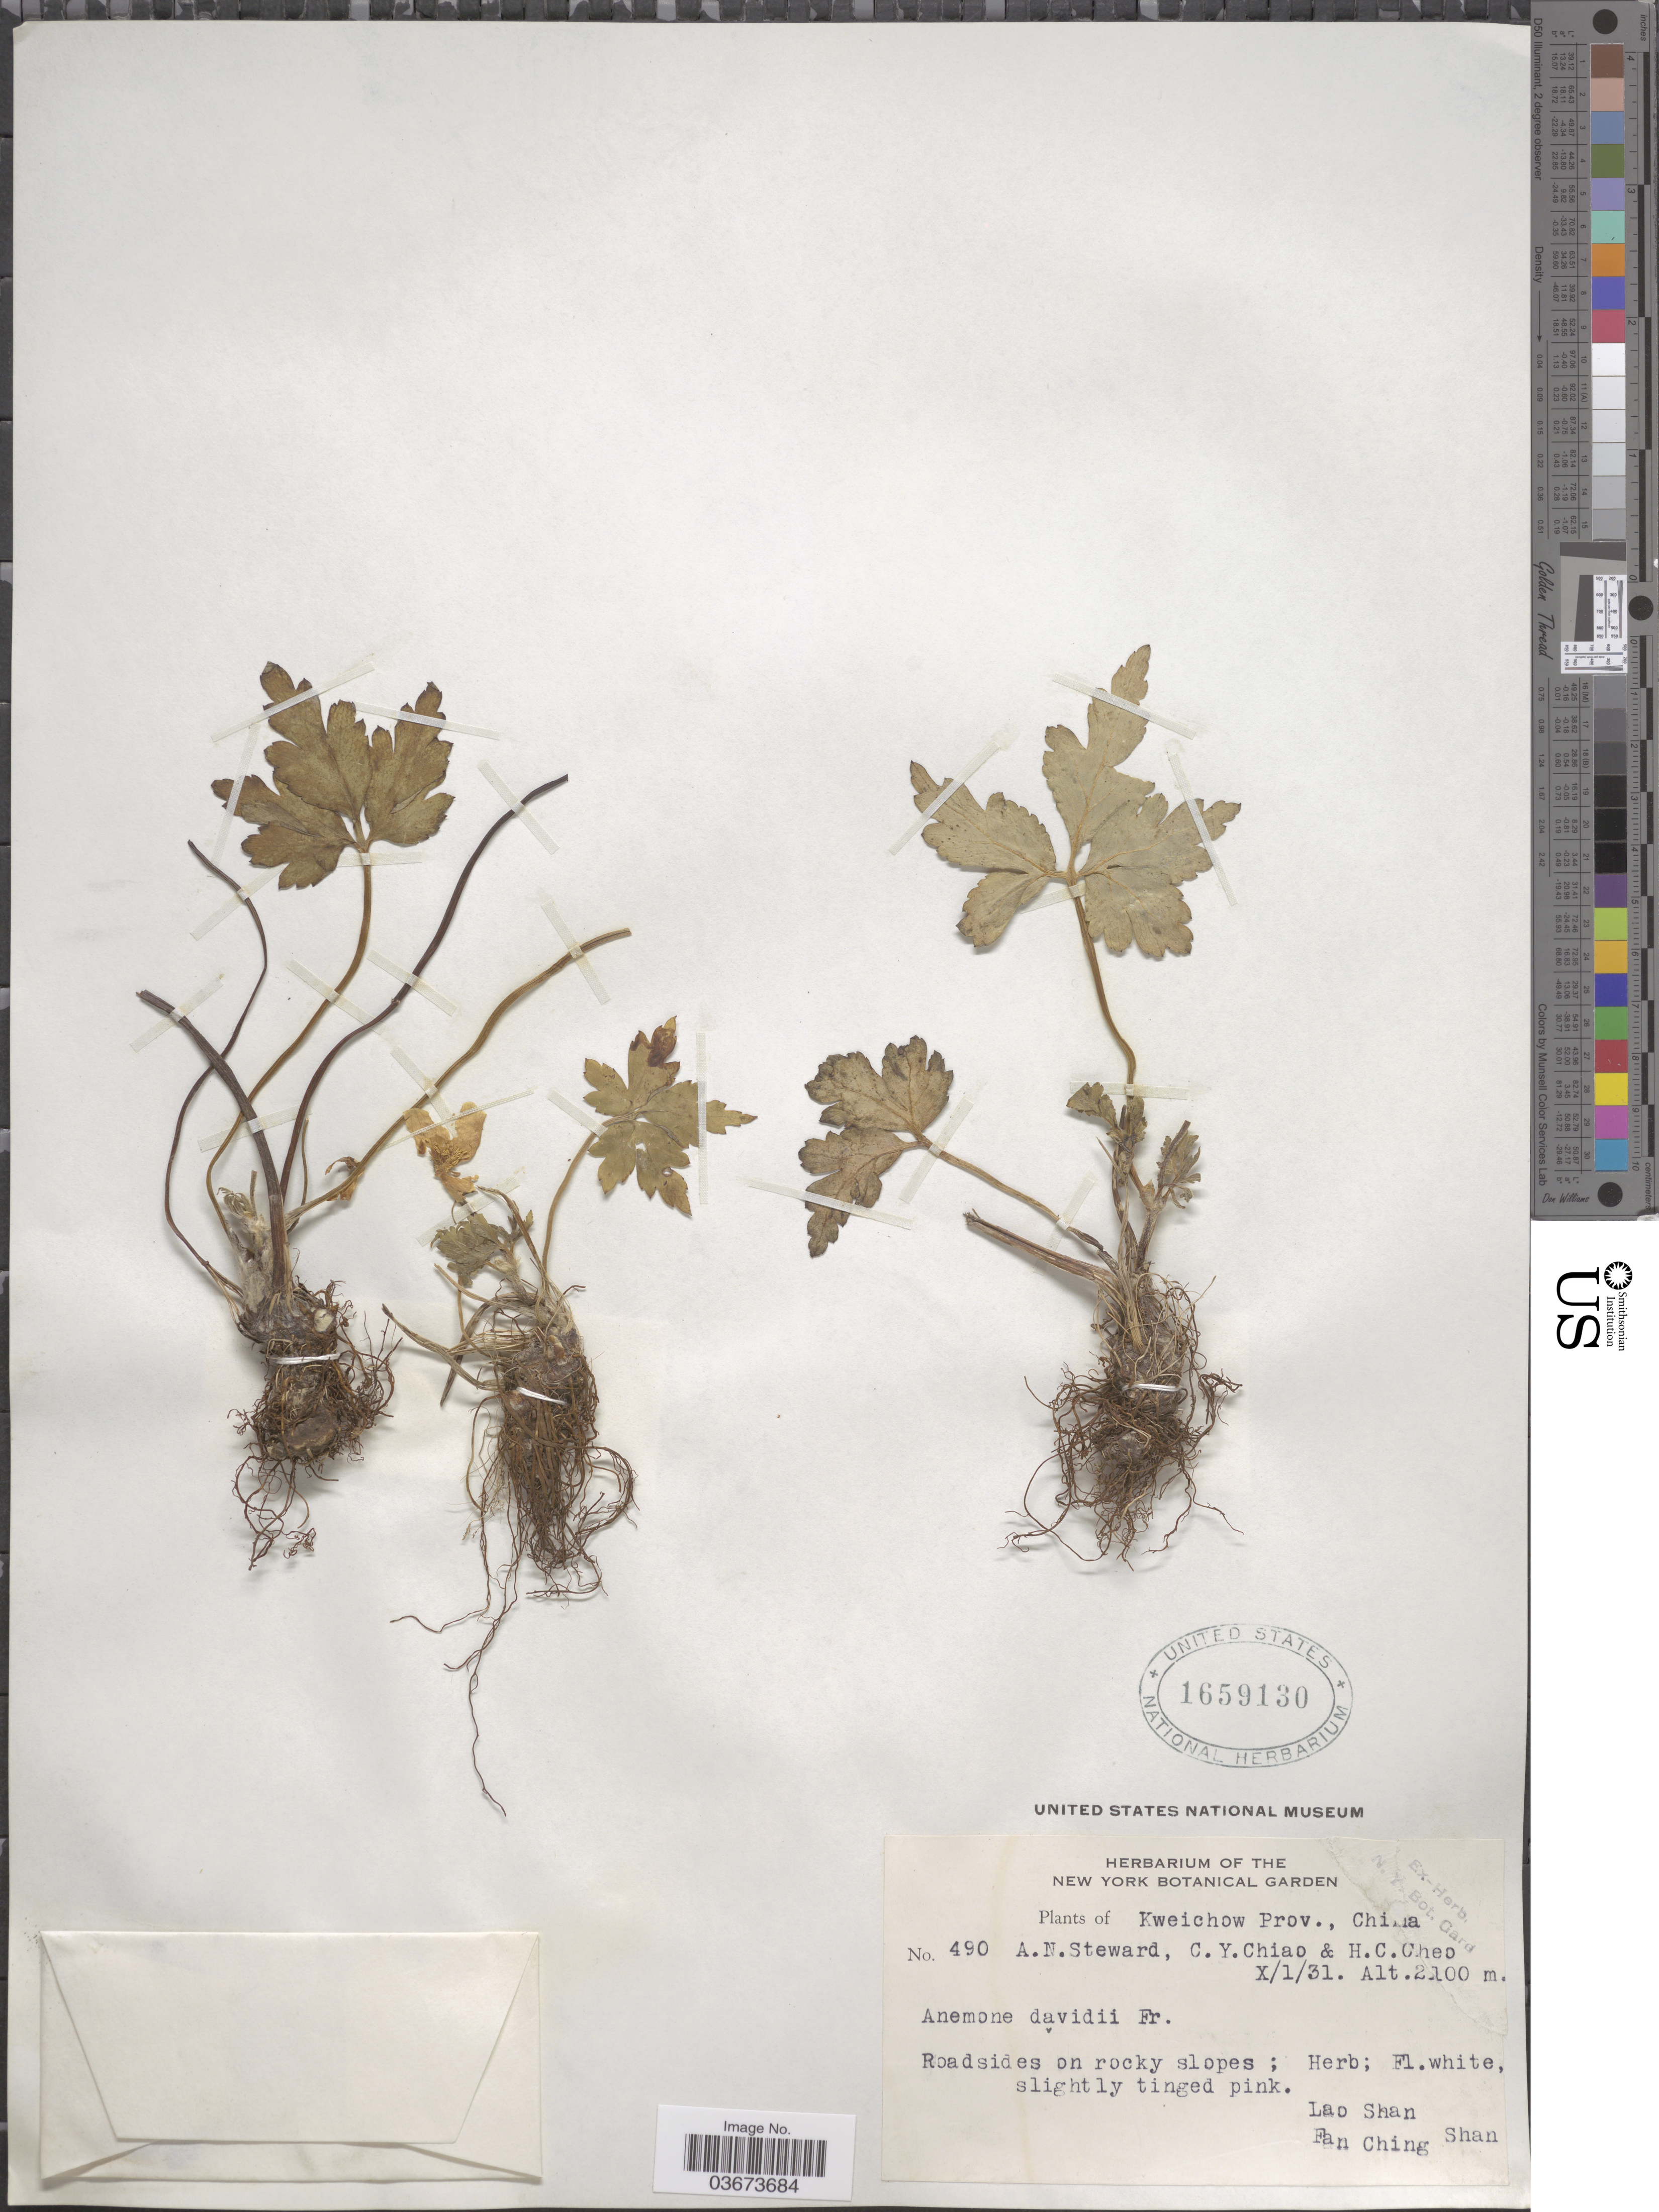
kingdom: Plantae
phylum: Tracheophyta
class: Magnoliopsida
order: Ranunculales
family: Ranunculaceae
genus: Anemone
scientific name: Anemone davidii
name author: Franch.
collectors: A. N. Steward, C. Y. Chiao & H. Cheo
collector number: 490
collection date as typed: Transcribed d/m/y: 1/10/31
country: China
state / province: Guizhou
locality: Kweichow Prov. Lao Shan. Fan Ching Shan.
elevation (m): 2100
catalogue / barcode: US 1659130